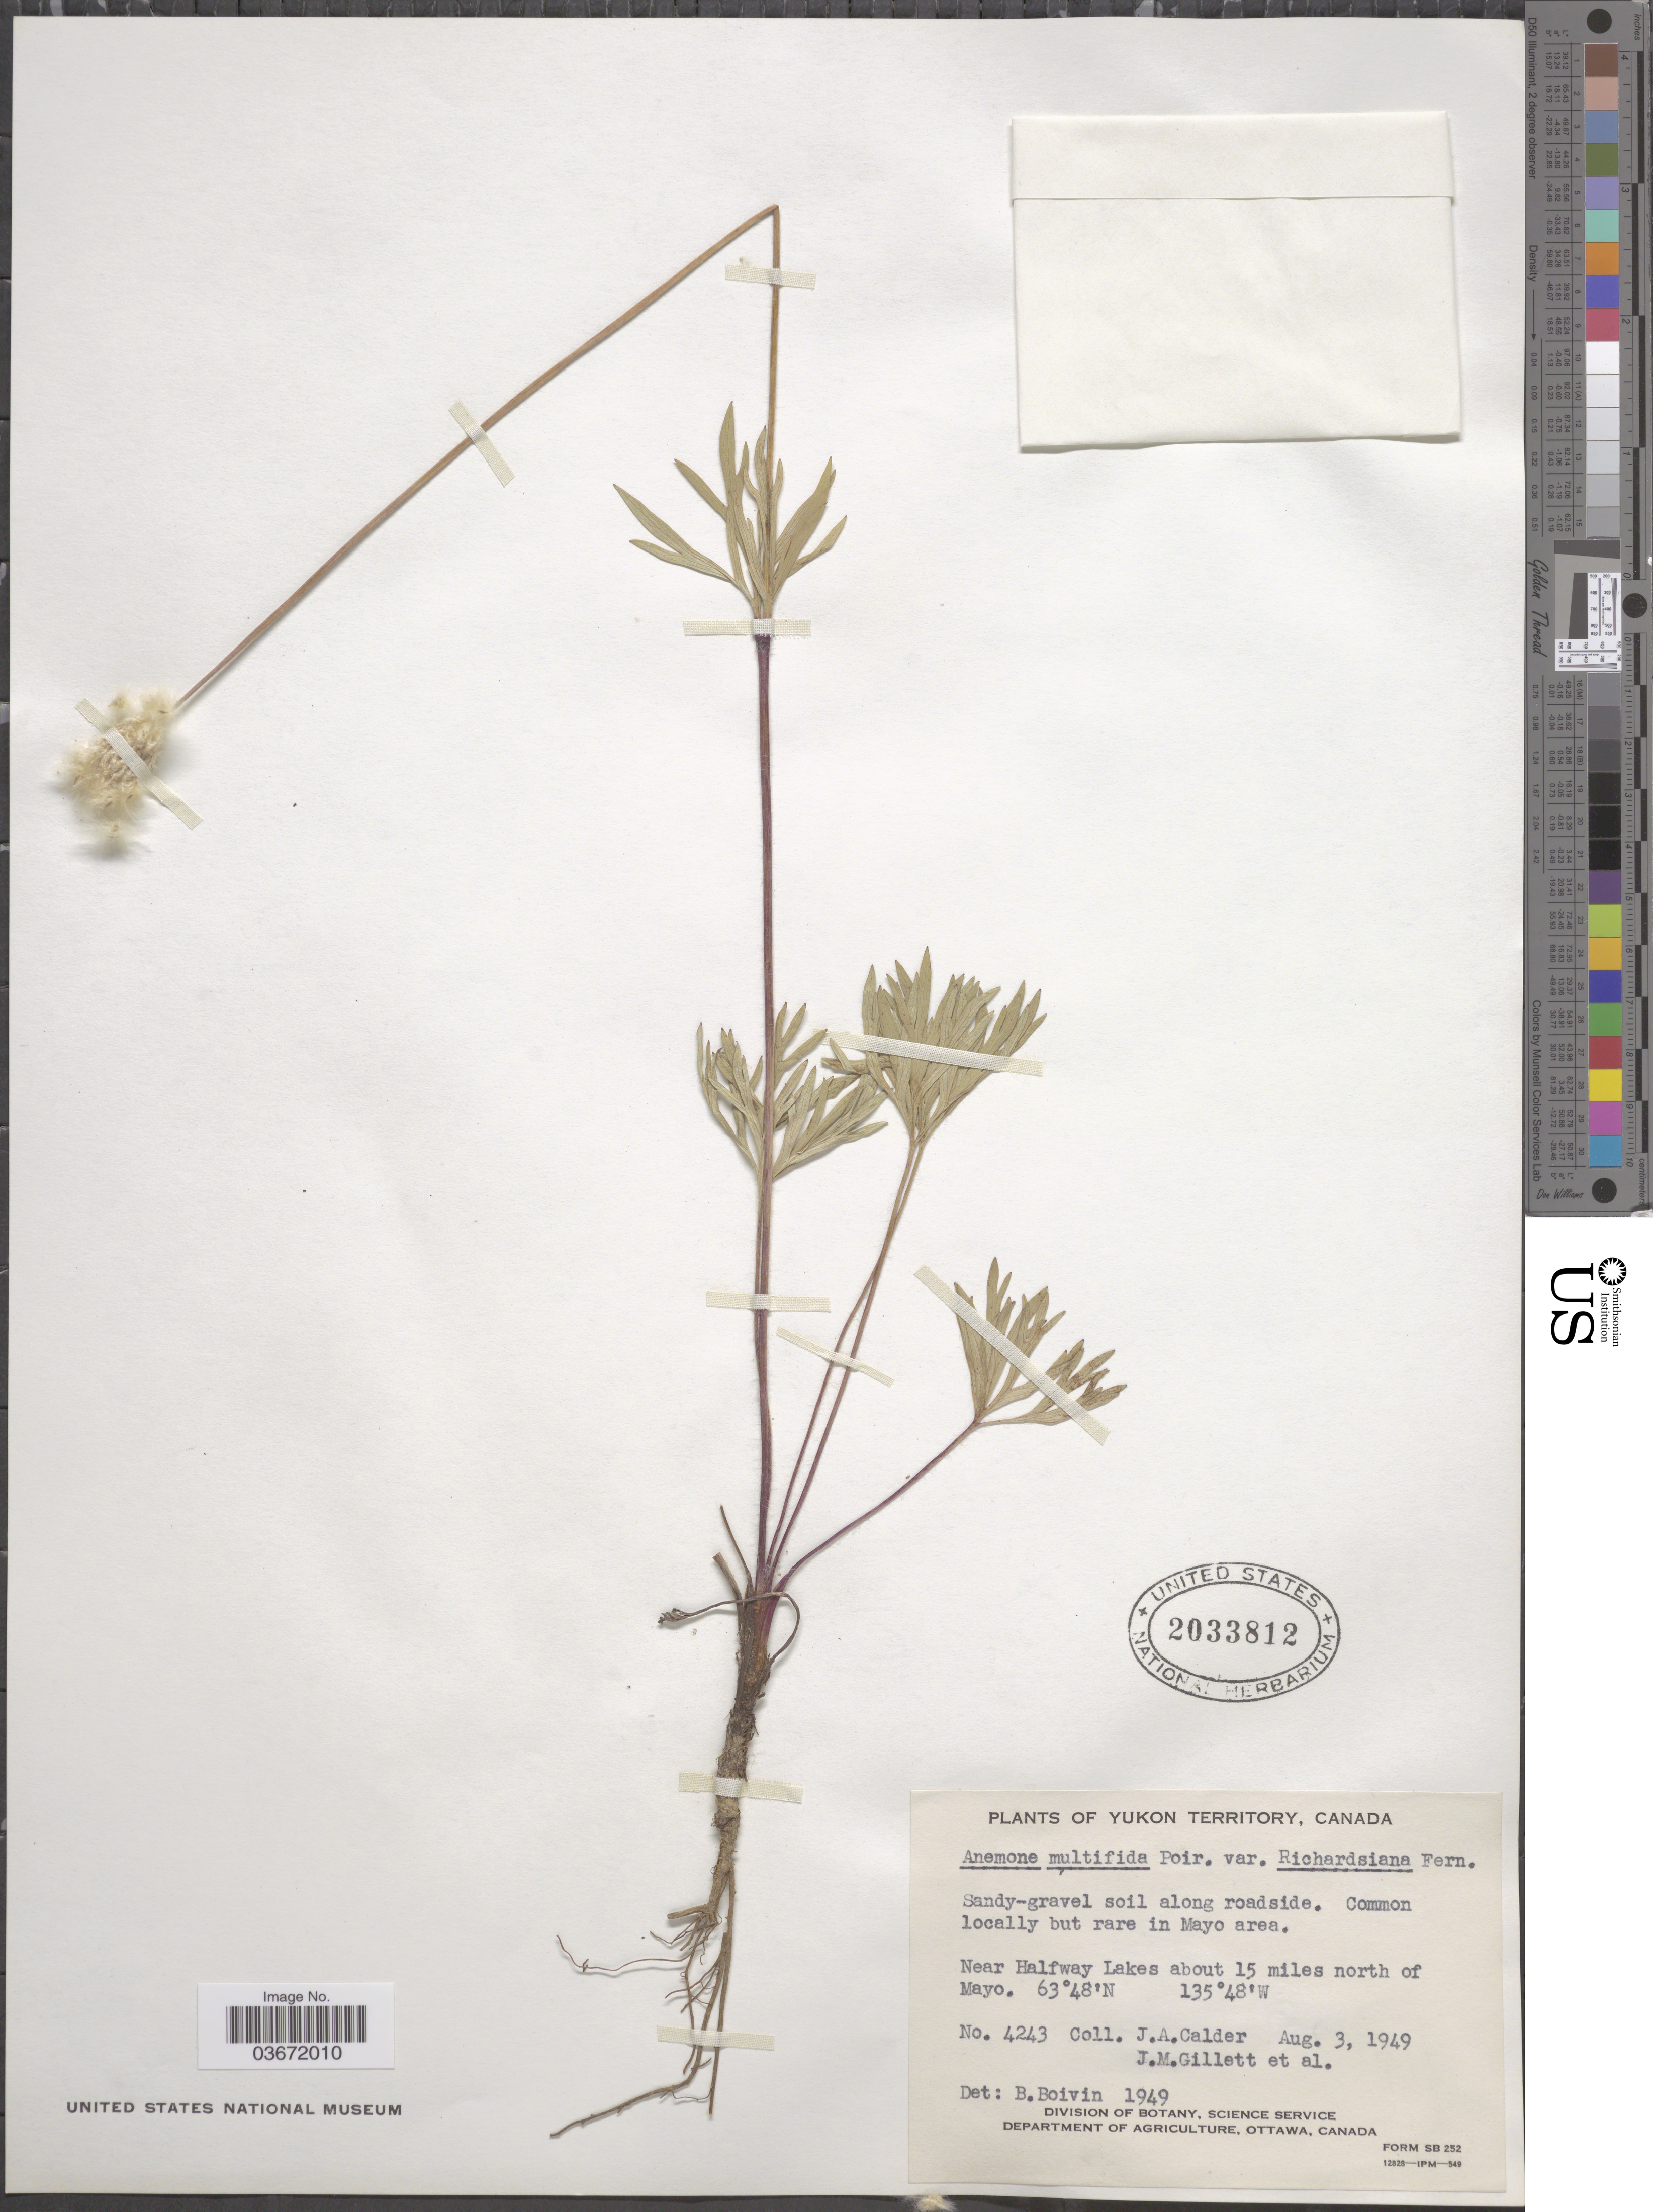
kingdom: Plantae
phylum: Tracheophyta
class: Magnoliopsida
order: Ranunculales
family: Ranunculaceae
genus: Anemone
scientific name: Anemone multifida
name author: Poir.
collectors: J. A. Calder, J. M. Gillett & et al.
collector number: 4243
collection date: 1949-08-03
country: Canada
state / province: Yukon Territory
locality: Near Halfway Lakes about 15 miles north of Mayo.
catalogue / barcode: US 2033812